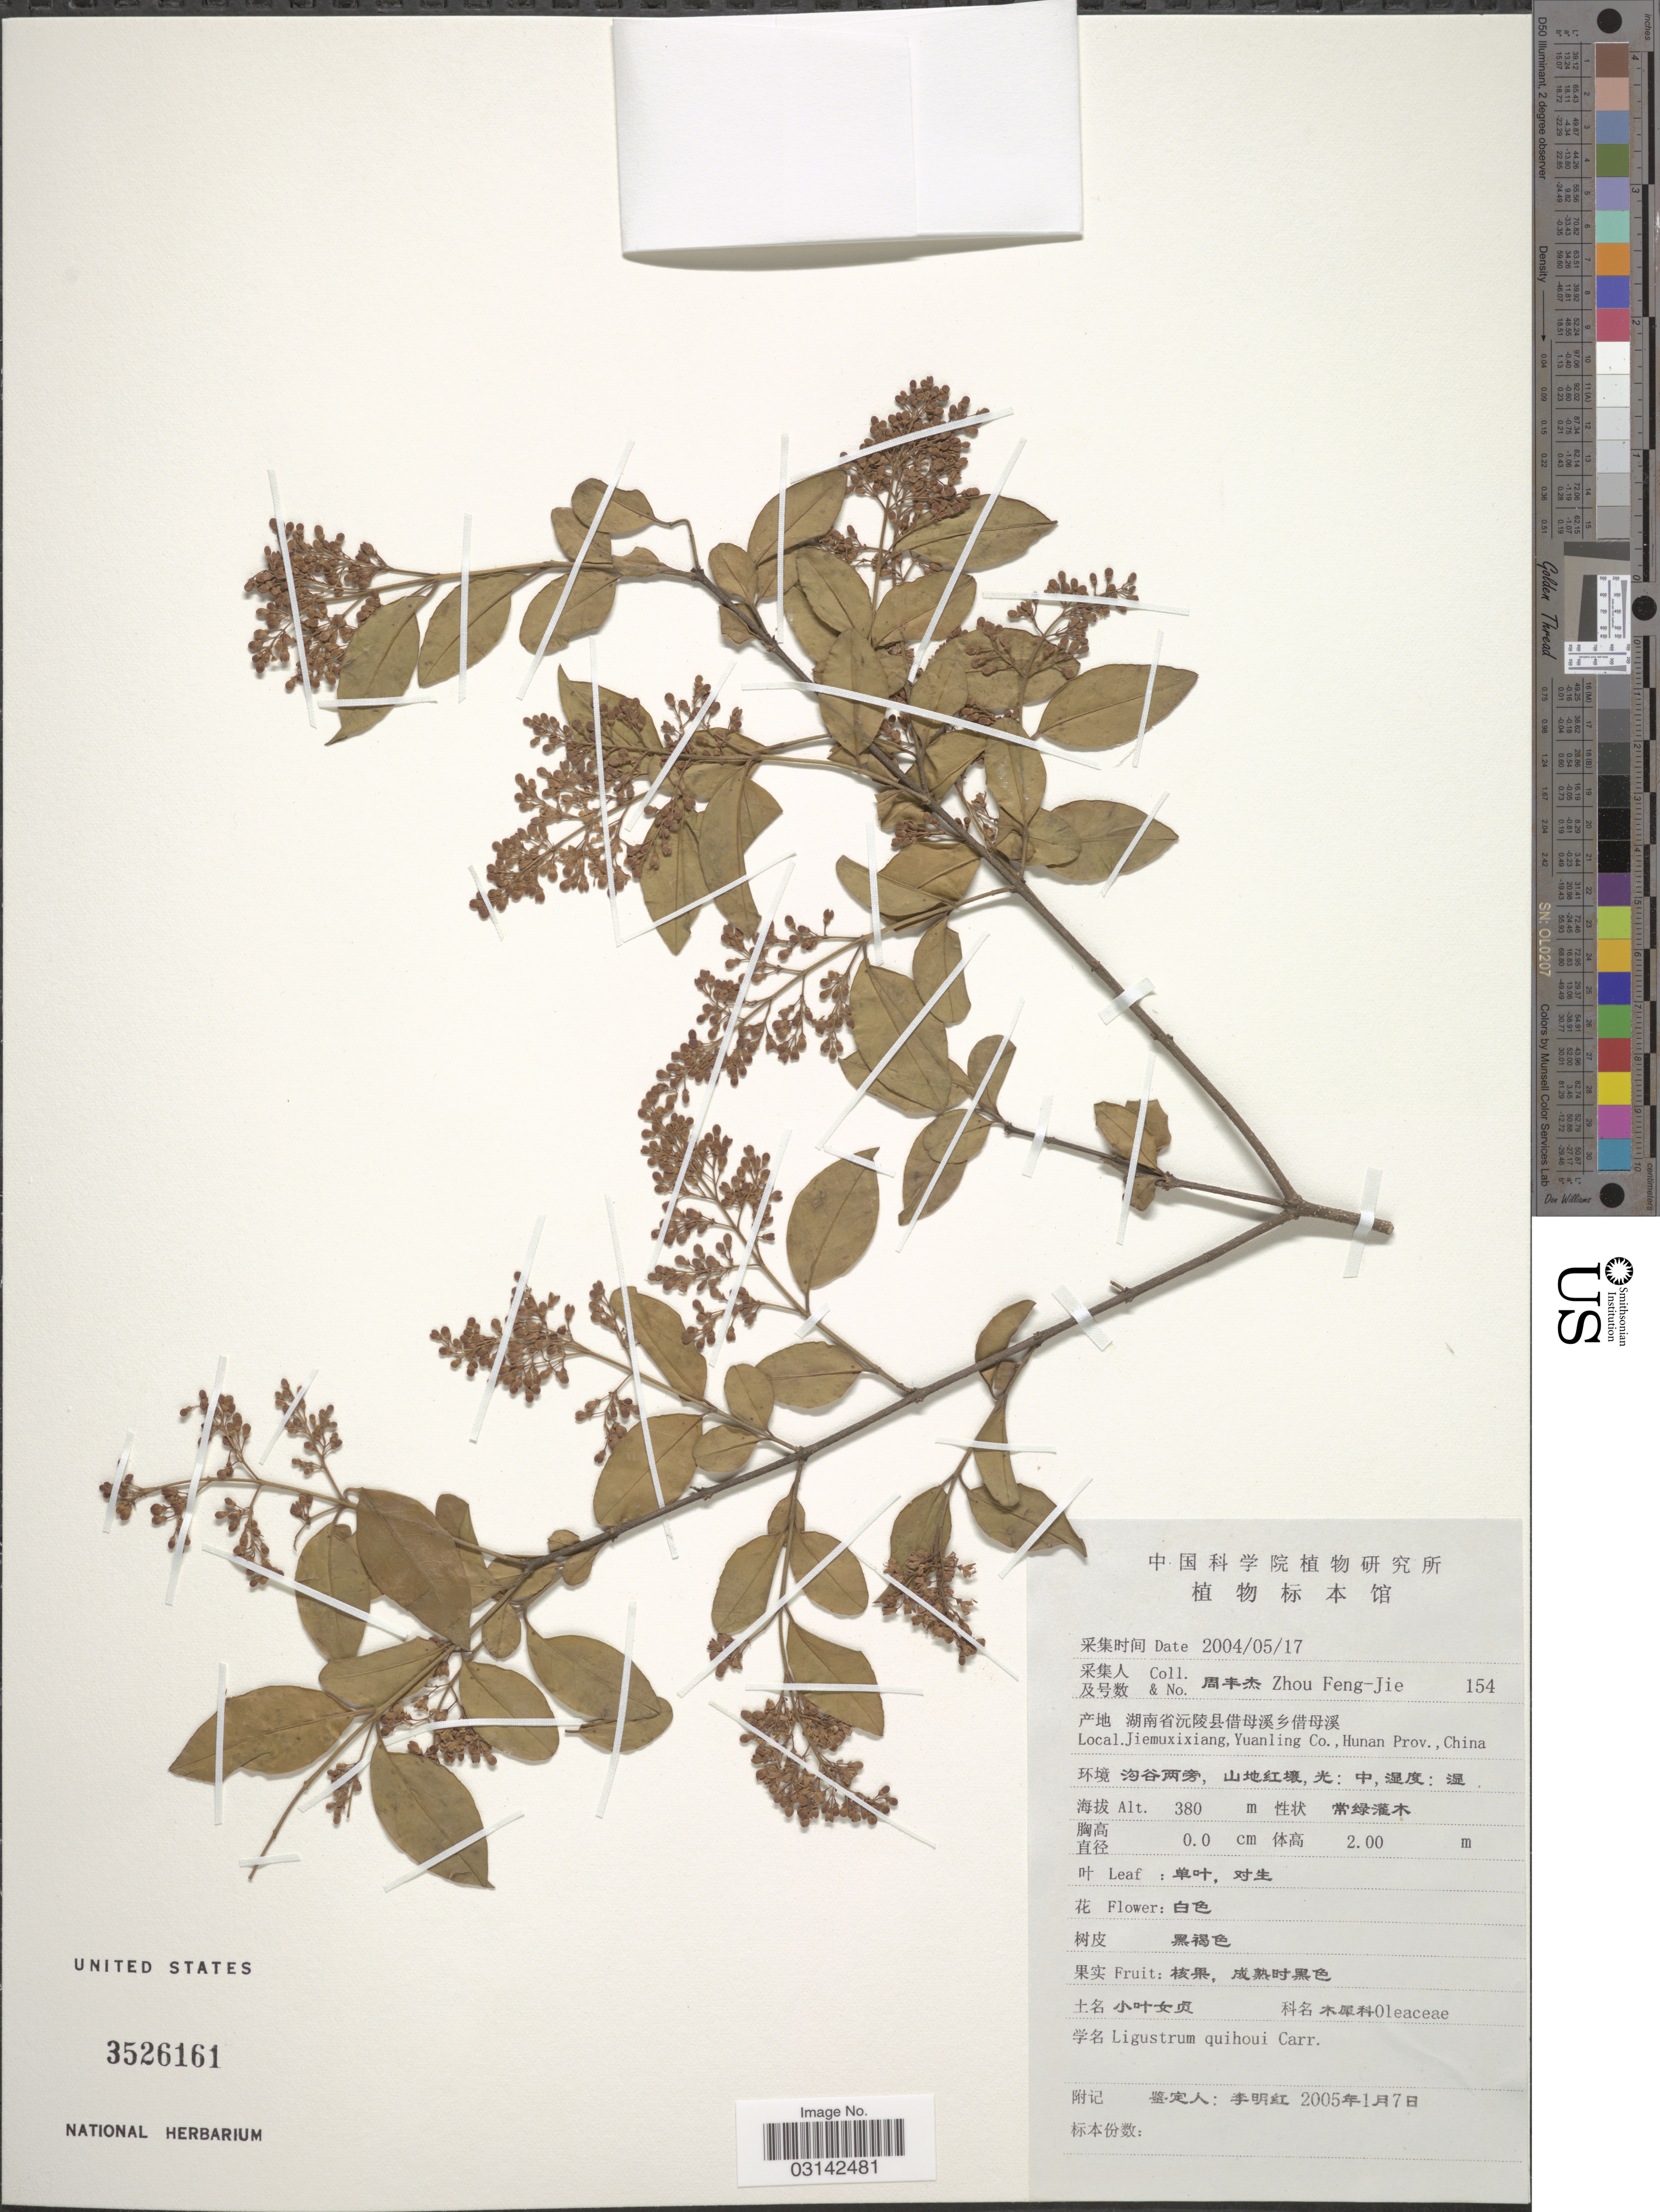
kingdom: Plantae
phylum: Tracheophyta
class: Magnoliopsida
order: Lamiales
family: Oleaceae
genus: Ligustrum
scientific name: Ligustrum quihoui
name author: Carrière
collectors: F. Zhou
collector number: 154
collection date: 2004-05-17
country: China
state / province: Hunan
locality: Jiemuxixiang, Yuanling Co.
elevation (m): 380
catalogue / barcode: US 3526161